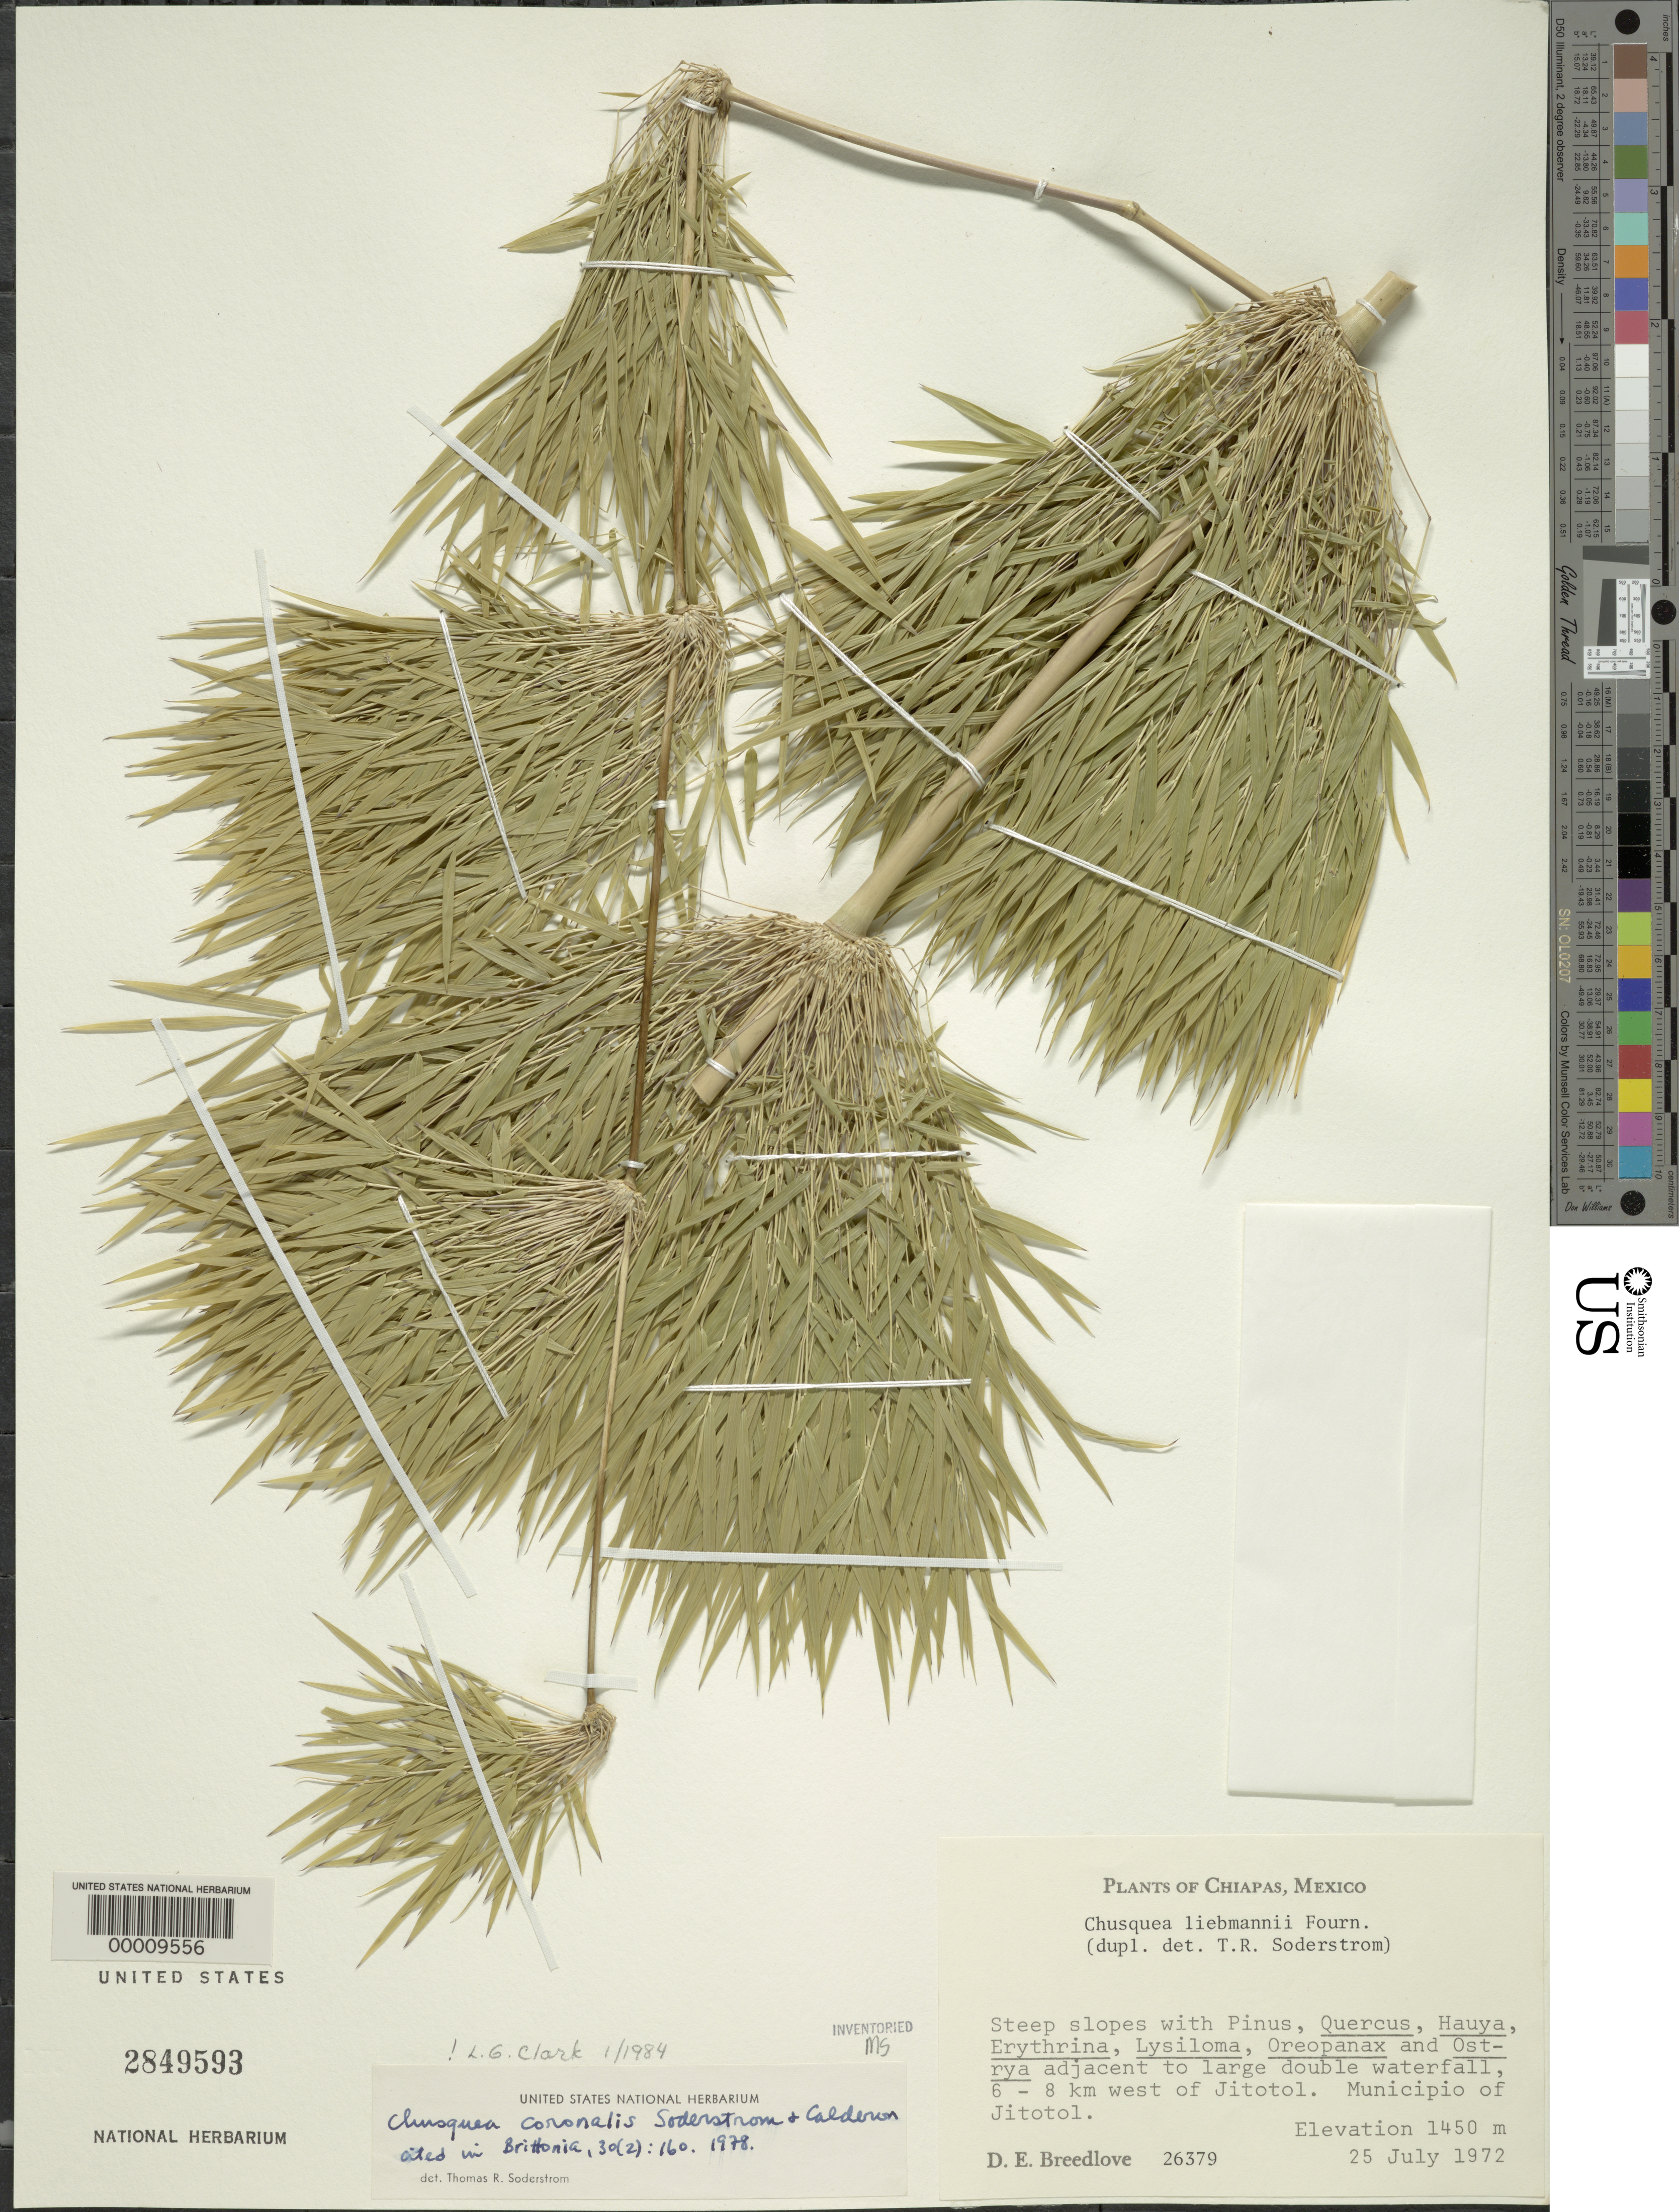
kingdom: Plantae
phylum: Tracheophyta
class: Liliopsida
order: Poales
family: Poaceae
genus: Chusquea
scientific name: Chusquea coronalis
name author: Soderstr. & C. E. Calderón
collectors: D. E. Breedlove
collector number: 26379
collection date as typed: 25 Jul 1972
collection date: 1972-07-25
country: Mexico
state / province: Chiapas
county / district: Jitotol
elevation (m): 1450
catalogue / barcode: US 2849593